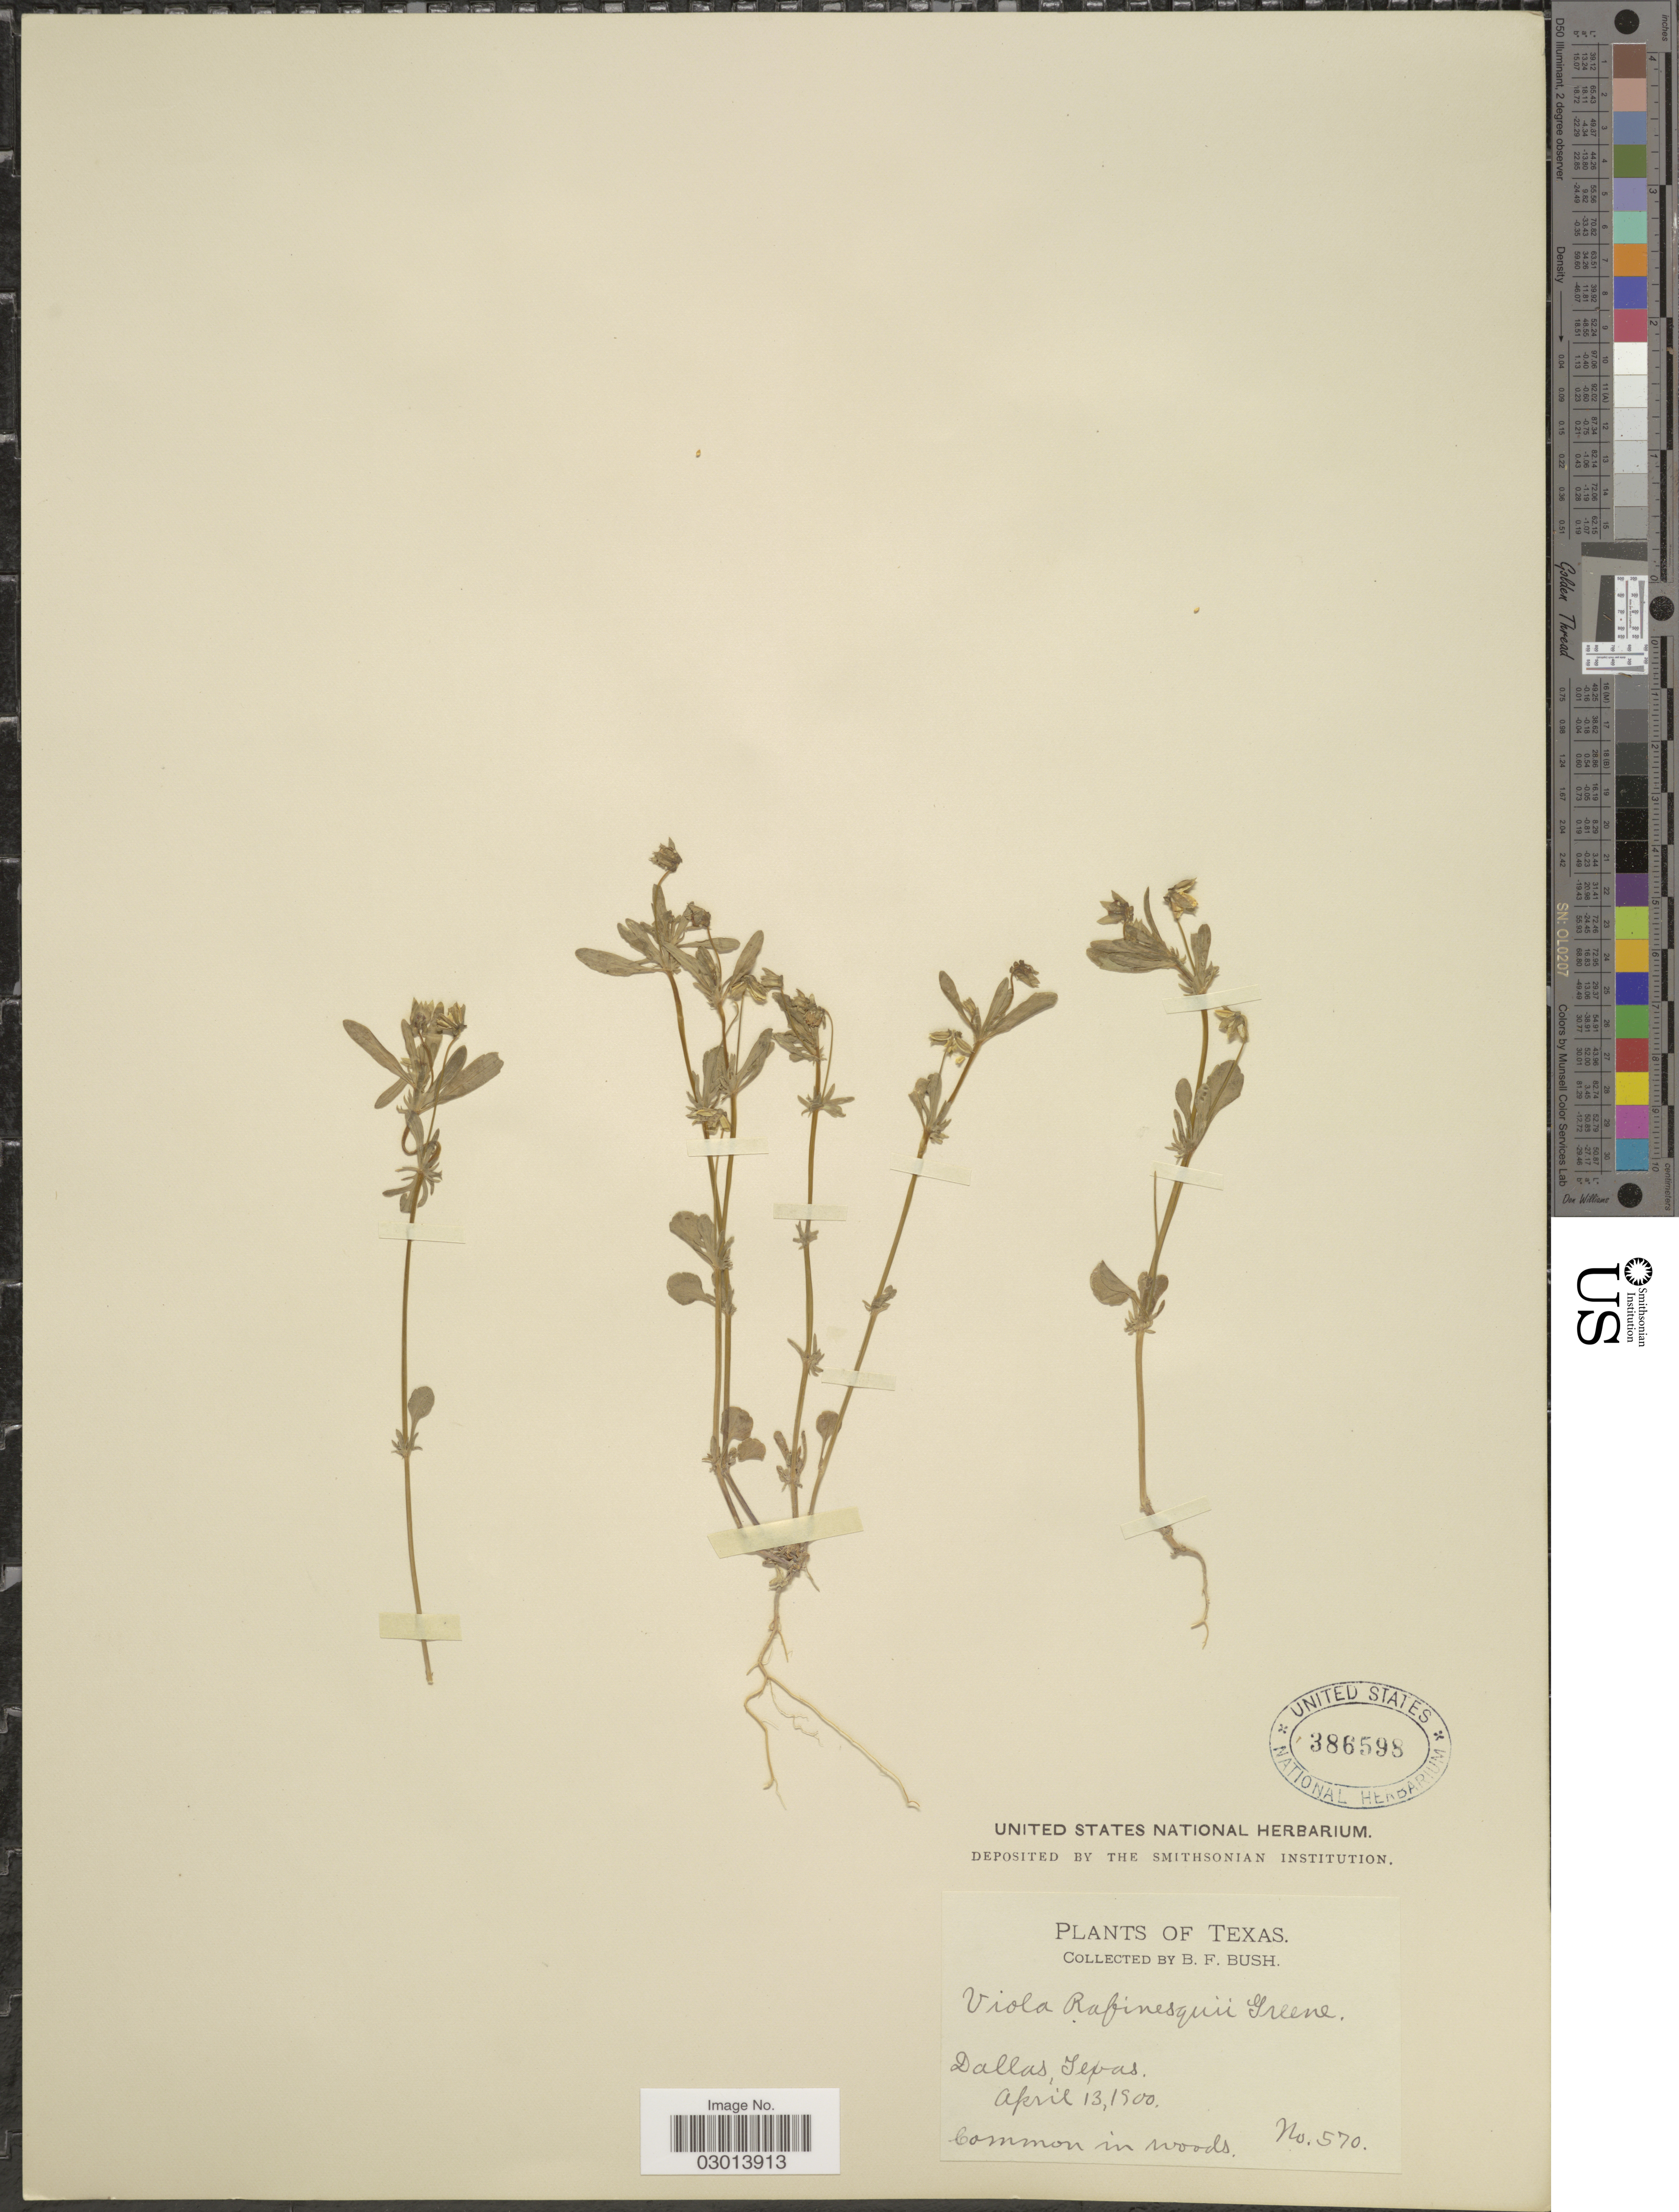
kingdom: Plantae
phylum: Tracheophyta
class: Magnoliopsida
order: Malpighiales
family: Violaceae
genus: Viola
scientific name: Viola rafinesquei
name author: Greene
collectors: B. F. Bush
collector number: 570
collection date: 1900-04-13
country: United States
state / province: Texas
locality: Dallas.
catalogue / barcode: US 386598